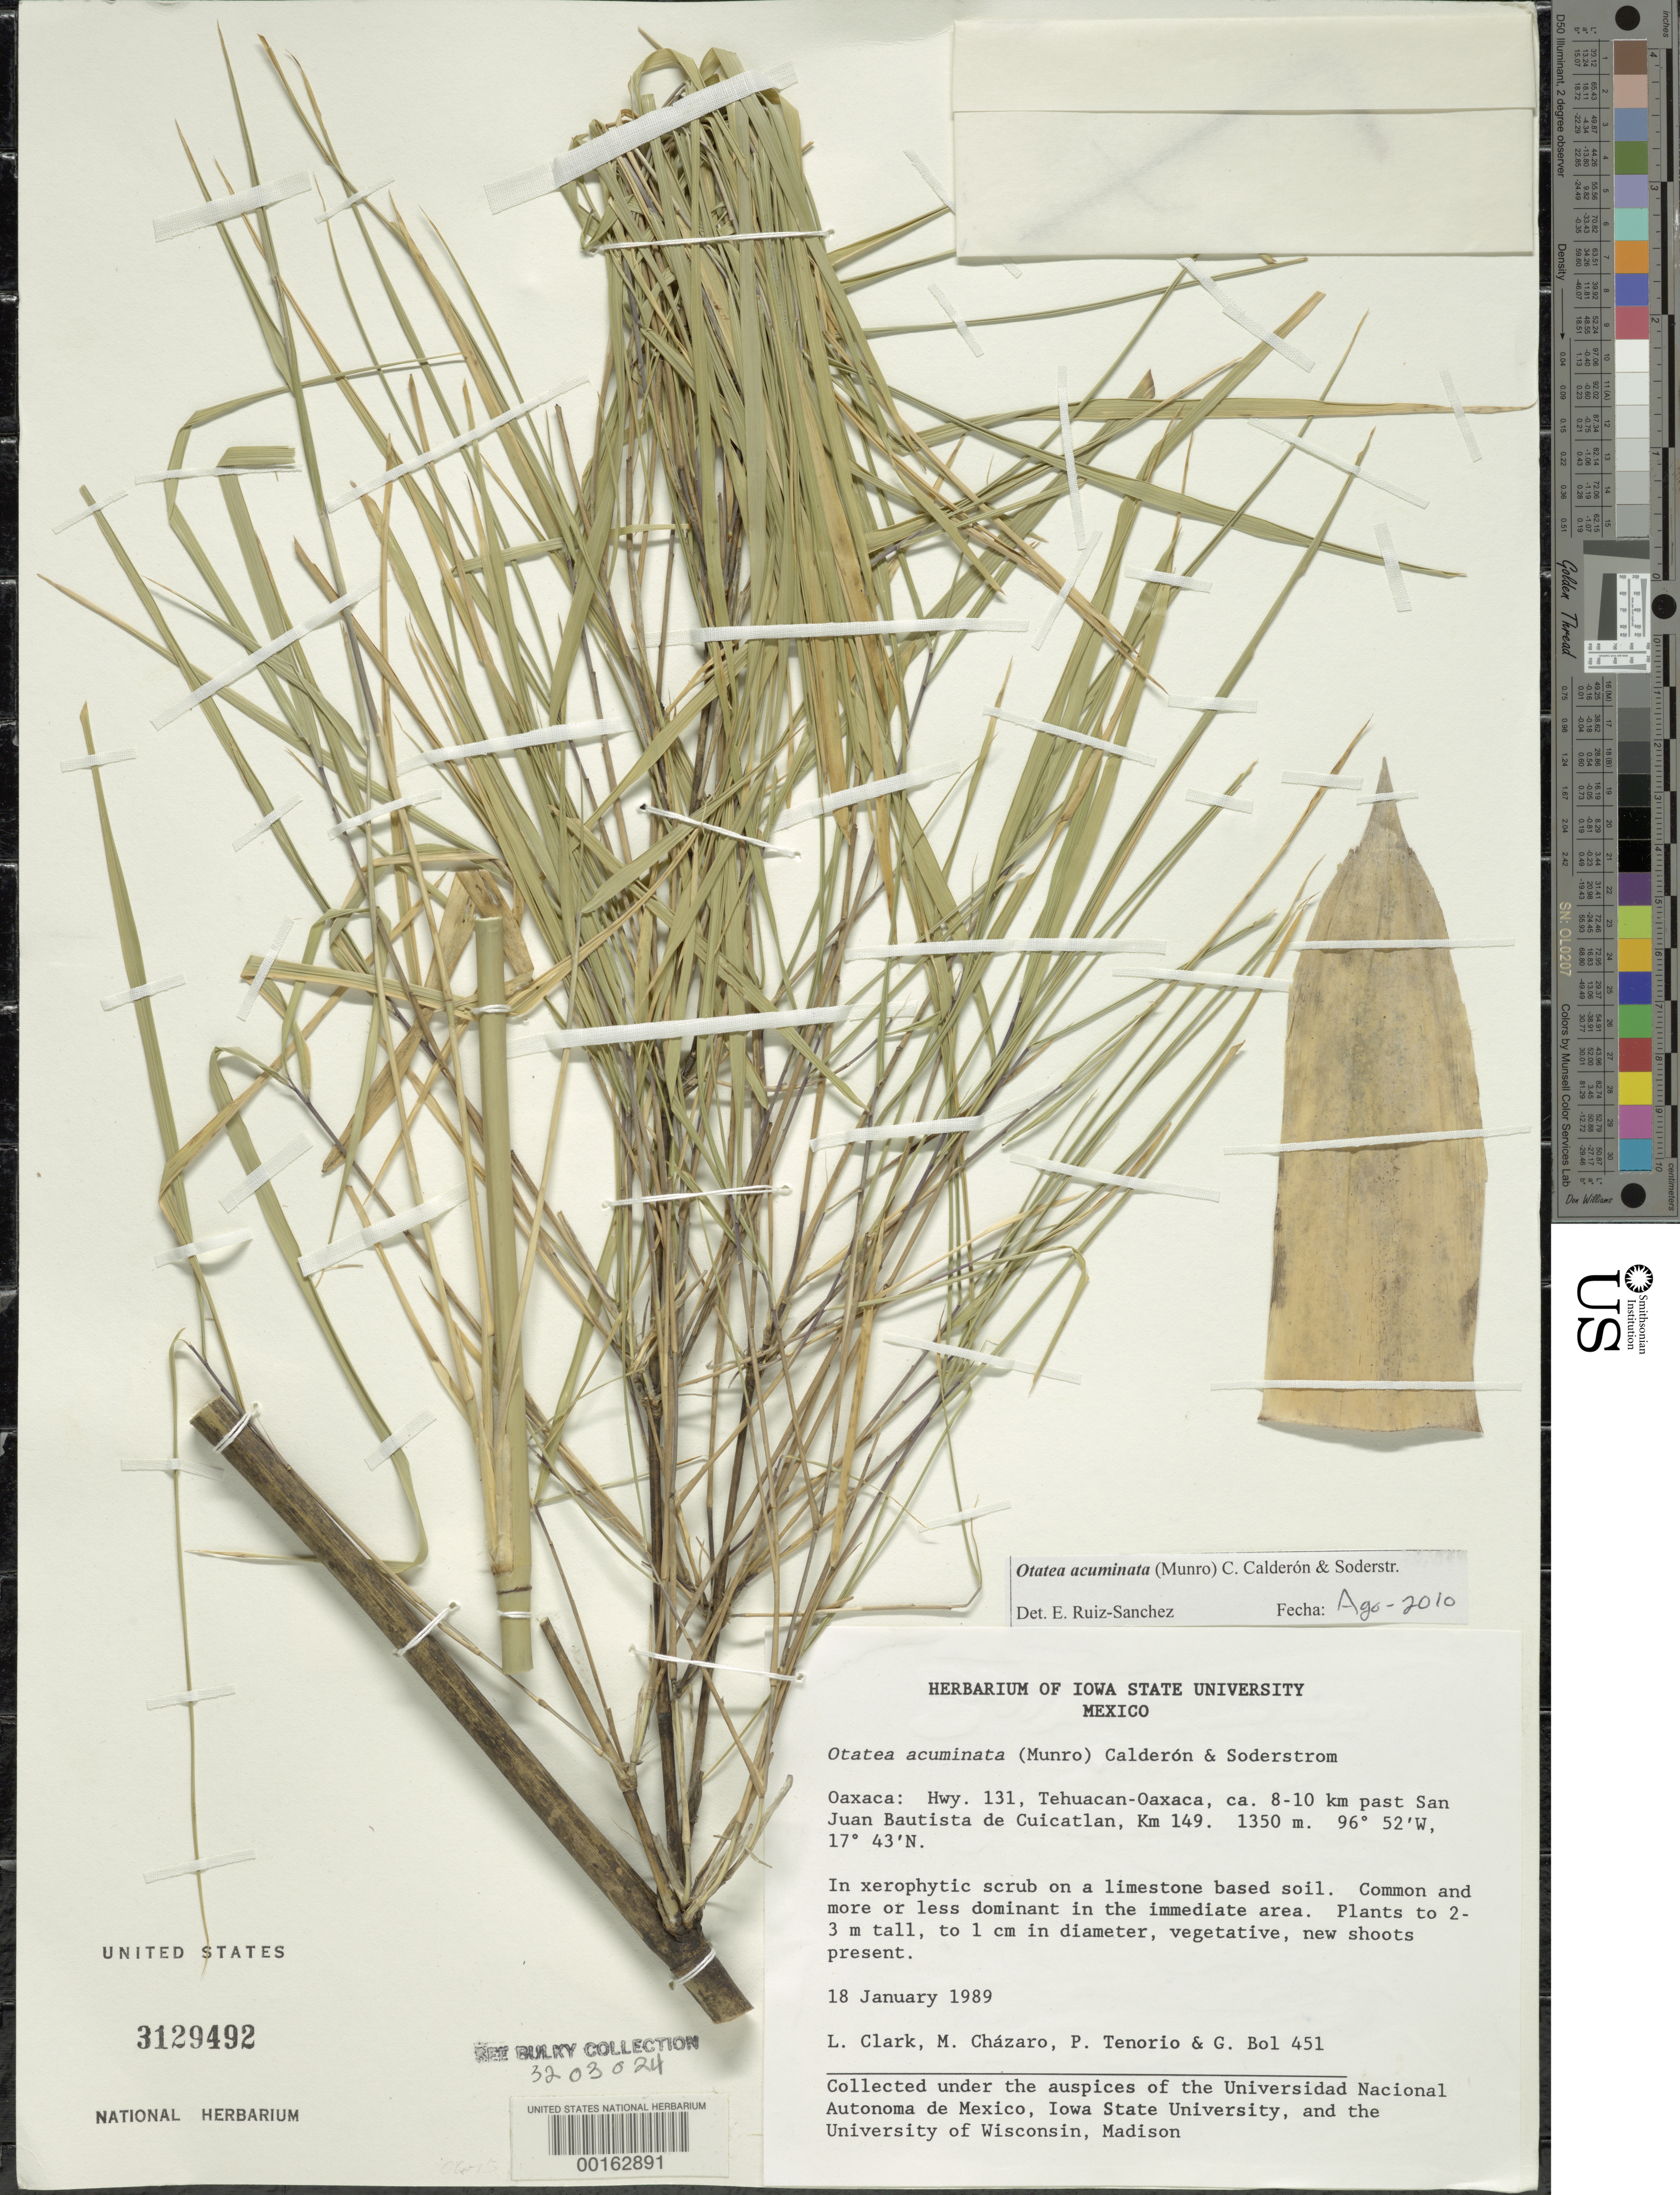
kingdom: Plantae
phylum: Tracheophyta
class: Liliopsida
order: Poales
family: Poaceae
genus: Otatea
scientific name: Otatea acuminata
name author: (Munro) C. E. Calderón & Soderstr.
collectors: L. G. Clark, M. de J. Cházaro Basáñoez & P. Tenorio L.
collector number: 451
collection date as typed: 18 Jan 1989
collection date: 1989-01-18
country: Mexico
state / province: Oaxaca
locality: Tehacan-Oaxaca, 8-10 km past san juan bautista de cuicatlan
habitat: In xerophytic scrub on limeston basedd soil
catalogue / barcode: US 3129492